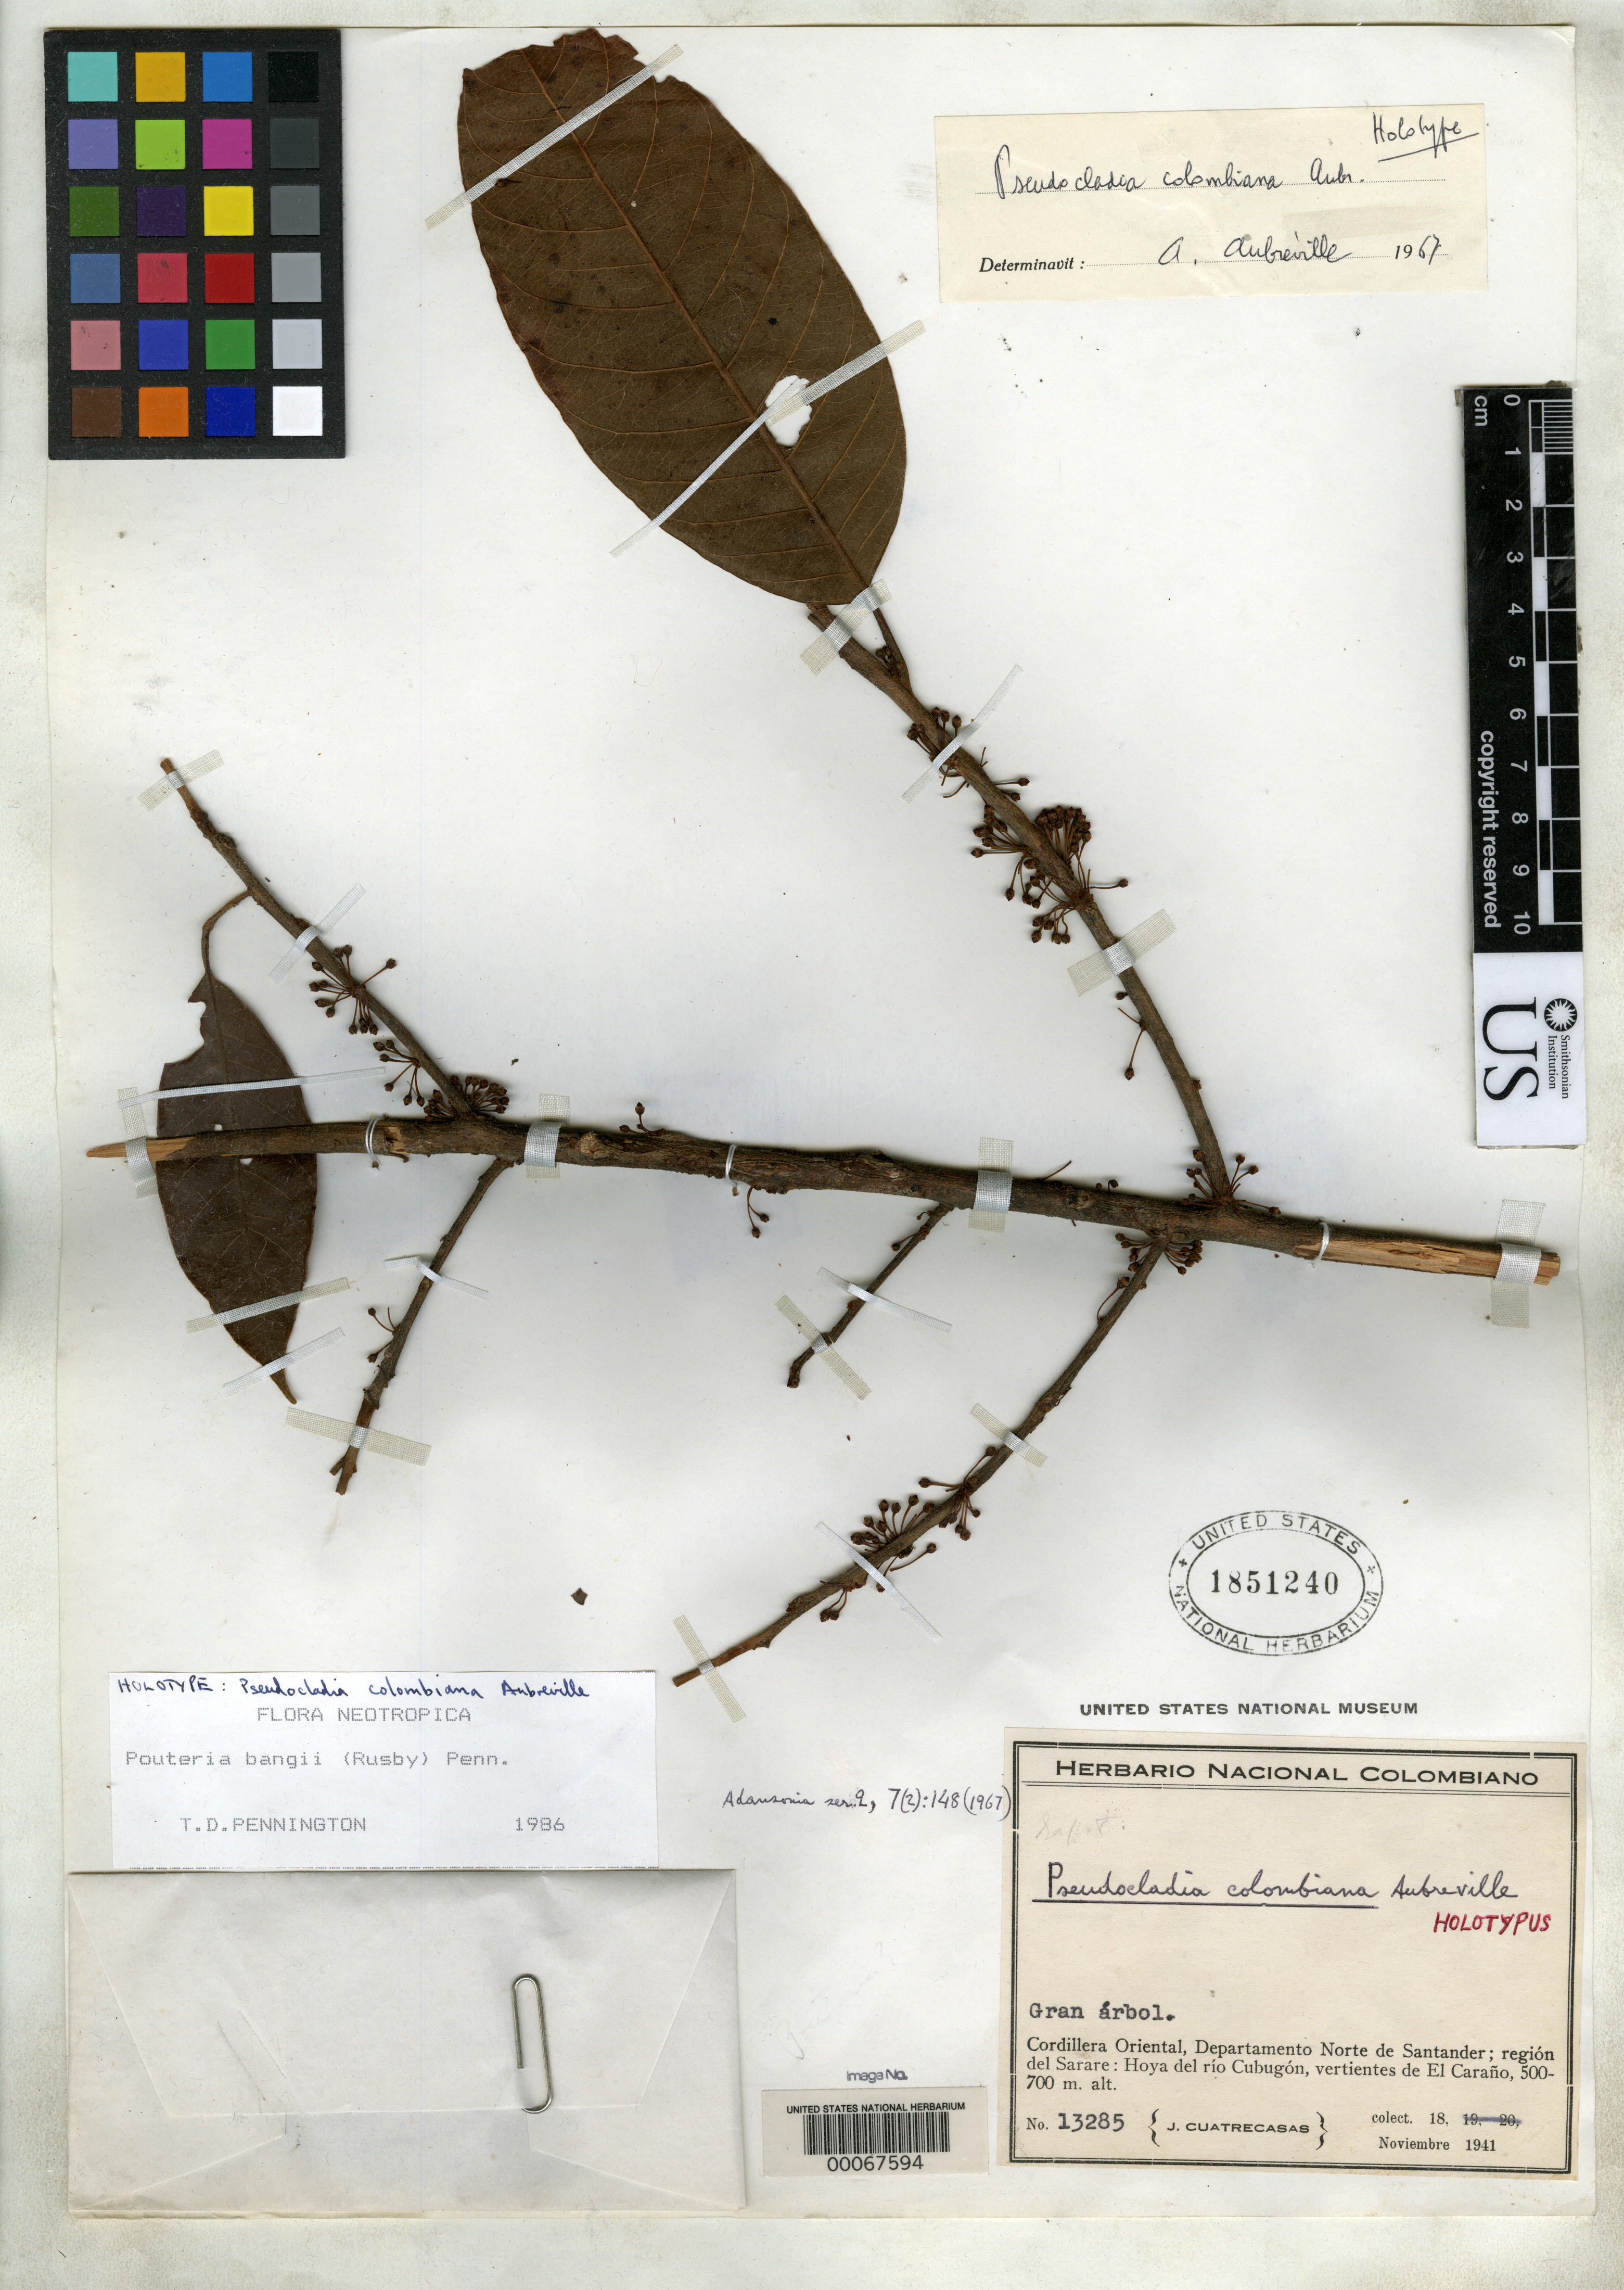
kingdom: Plantae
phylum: Tracheophyta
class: Magnoliopsida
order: Ericales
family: Sapotaceae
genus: Pseudocladia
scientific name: Pseudocladia colombiana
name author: Aubrév.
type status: Holotype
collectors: J. Cuatrecasas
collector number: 13285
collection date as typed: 18 Nov 1941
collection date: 1941-11-18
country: Colombia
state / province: Norte de Santander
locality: Sarare, Hoya del Rio Cubugon, El Carano.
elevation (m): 500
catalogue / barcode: US 1851240